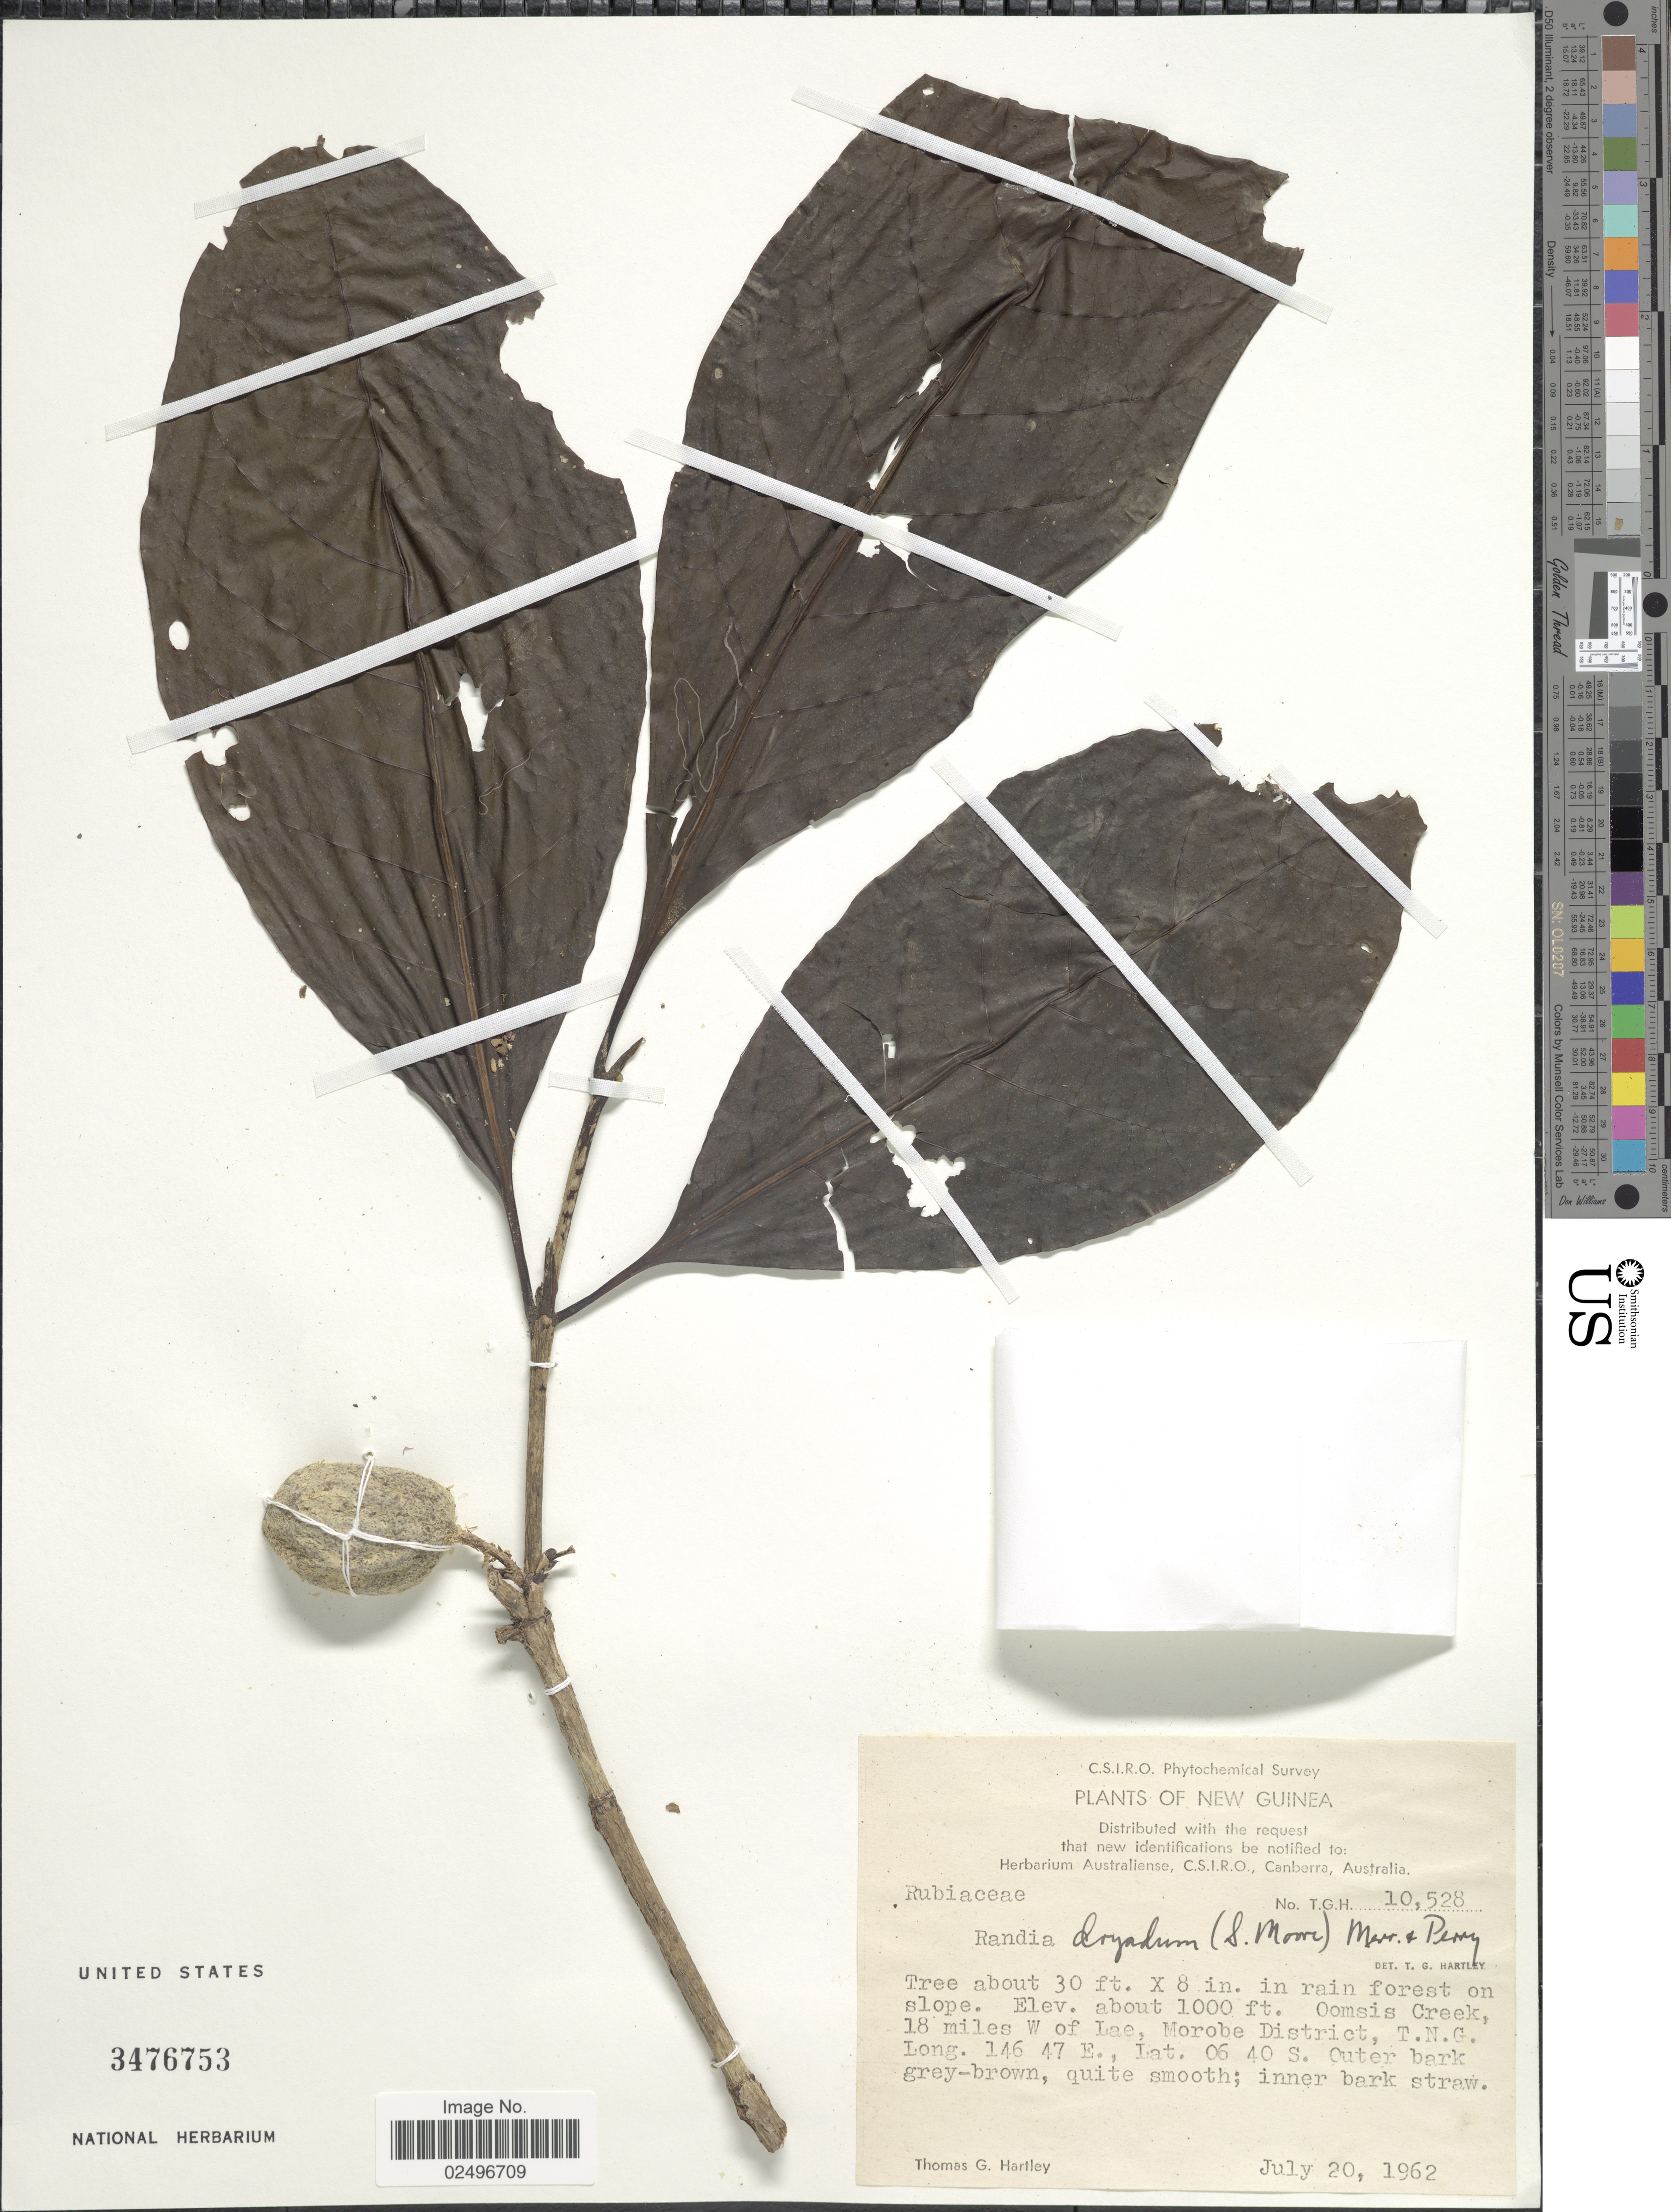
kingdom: Plantae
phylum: Tracheophyta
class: Magnoliopsida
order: Gentianales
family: Rubiaceae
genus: Atractocarpus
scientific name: Atractocarpus macarthurii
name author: (F. Muell.) Puttock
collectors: T. G. Hartley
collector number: T.G.H. 10528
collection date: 1962-07-20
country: Papua New Guinea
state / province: Morobe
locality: New Guinea. Oomsis Creek, 18 miles W of Lae, T.N.G.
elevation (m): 305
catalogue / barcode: US 3476753